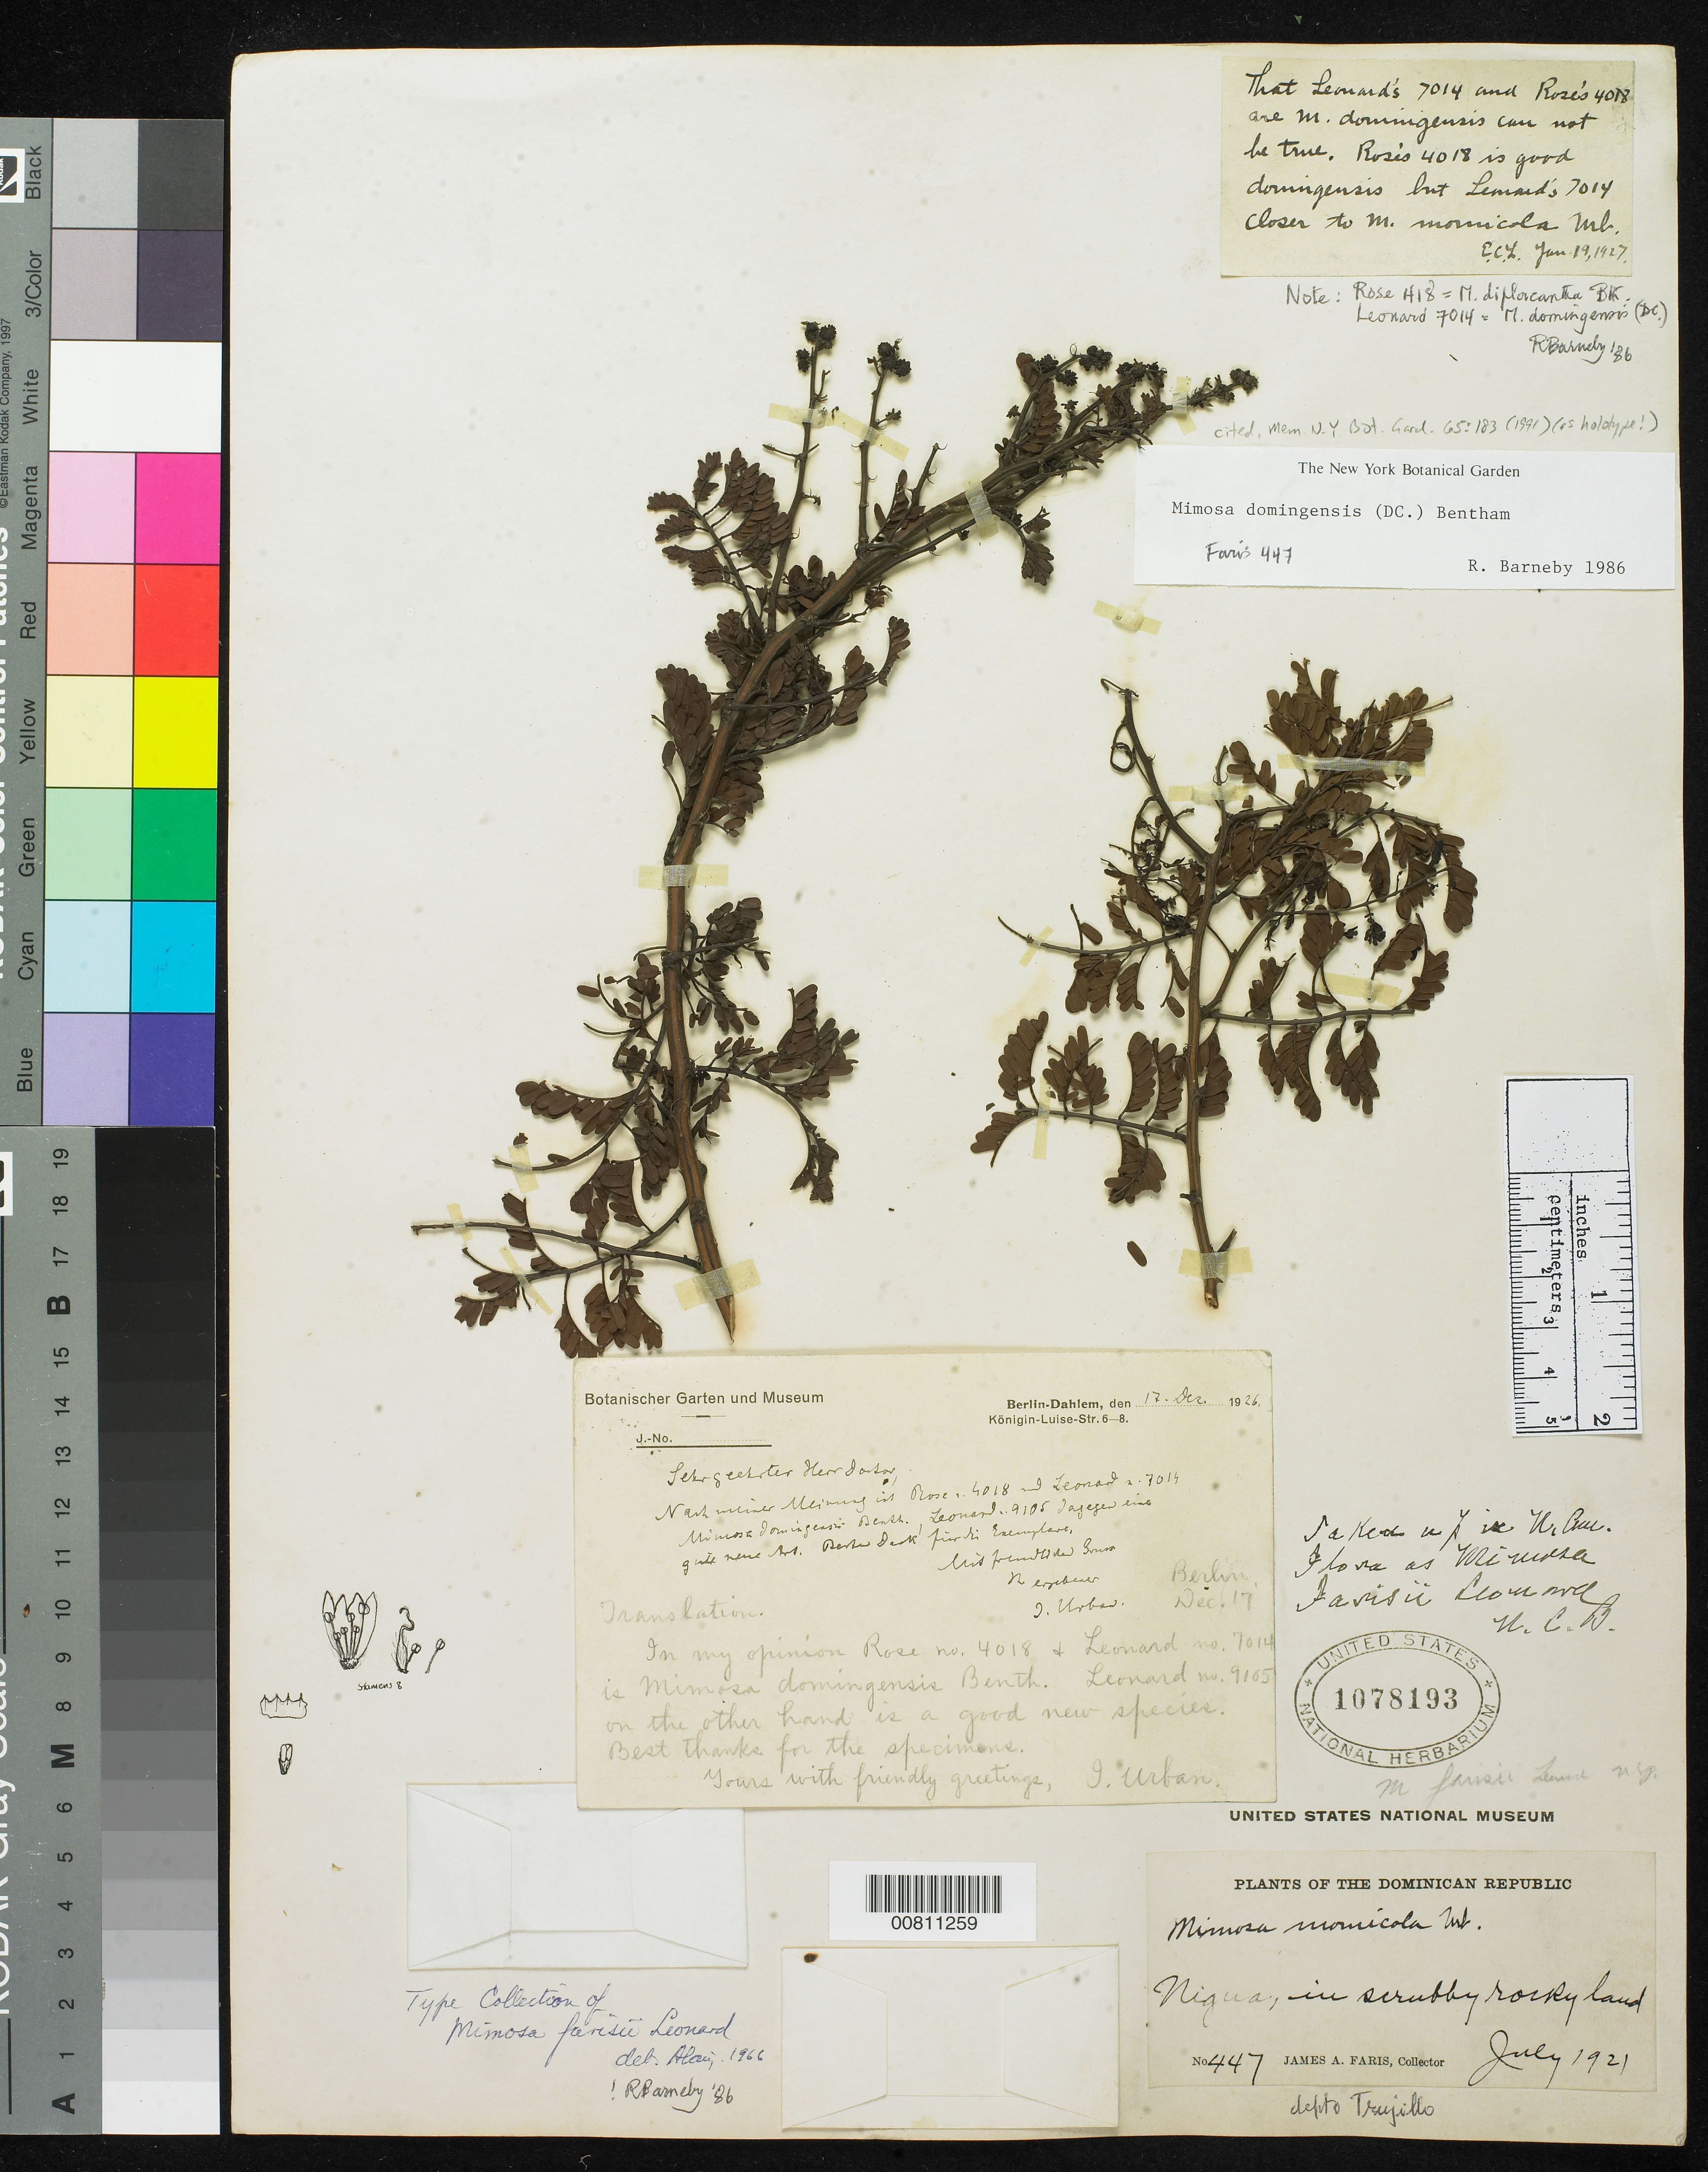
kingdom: Plantae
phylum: Tracheophyta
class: Magnoliopsida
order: Fabales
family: Fabaceae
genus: Mimosa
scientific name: Mimosa farisii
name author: Leonard ex Britton & Rose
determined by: Barneby, Rupert C., (NY)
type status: Holotype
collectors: J. Faris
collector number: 447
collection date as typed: Jul 1921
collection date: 1921-07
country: Dominican Republic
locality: Nigua, in scrubby rocky land.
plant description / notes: Cited by R.C. Barneby in Mem. New York Bot. Gard. 65: 183 (1991).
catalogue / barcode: US 1078193